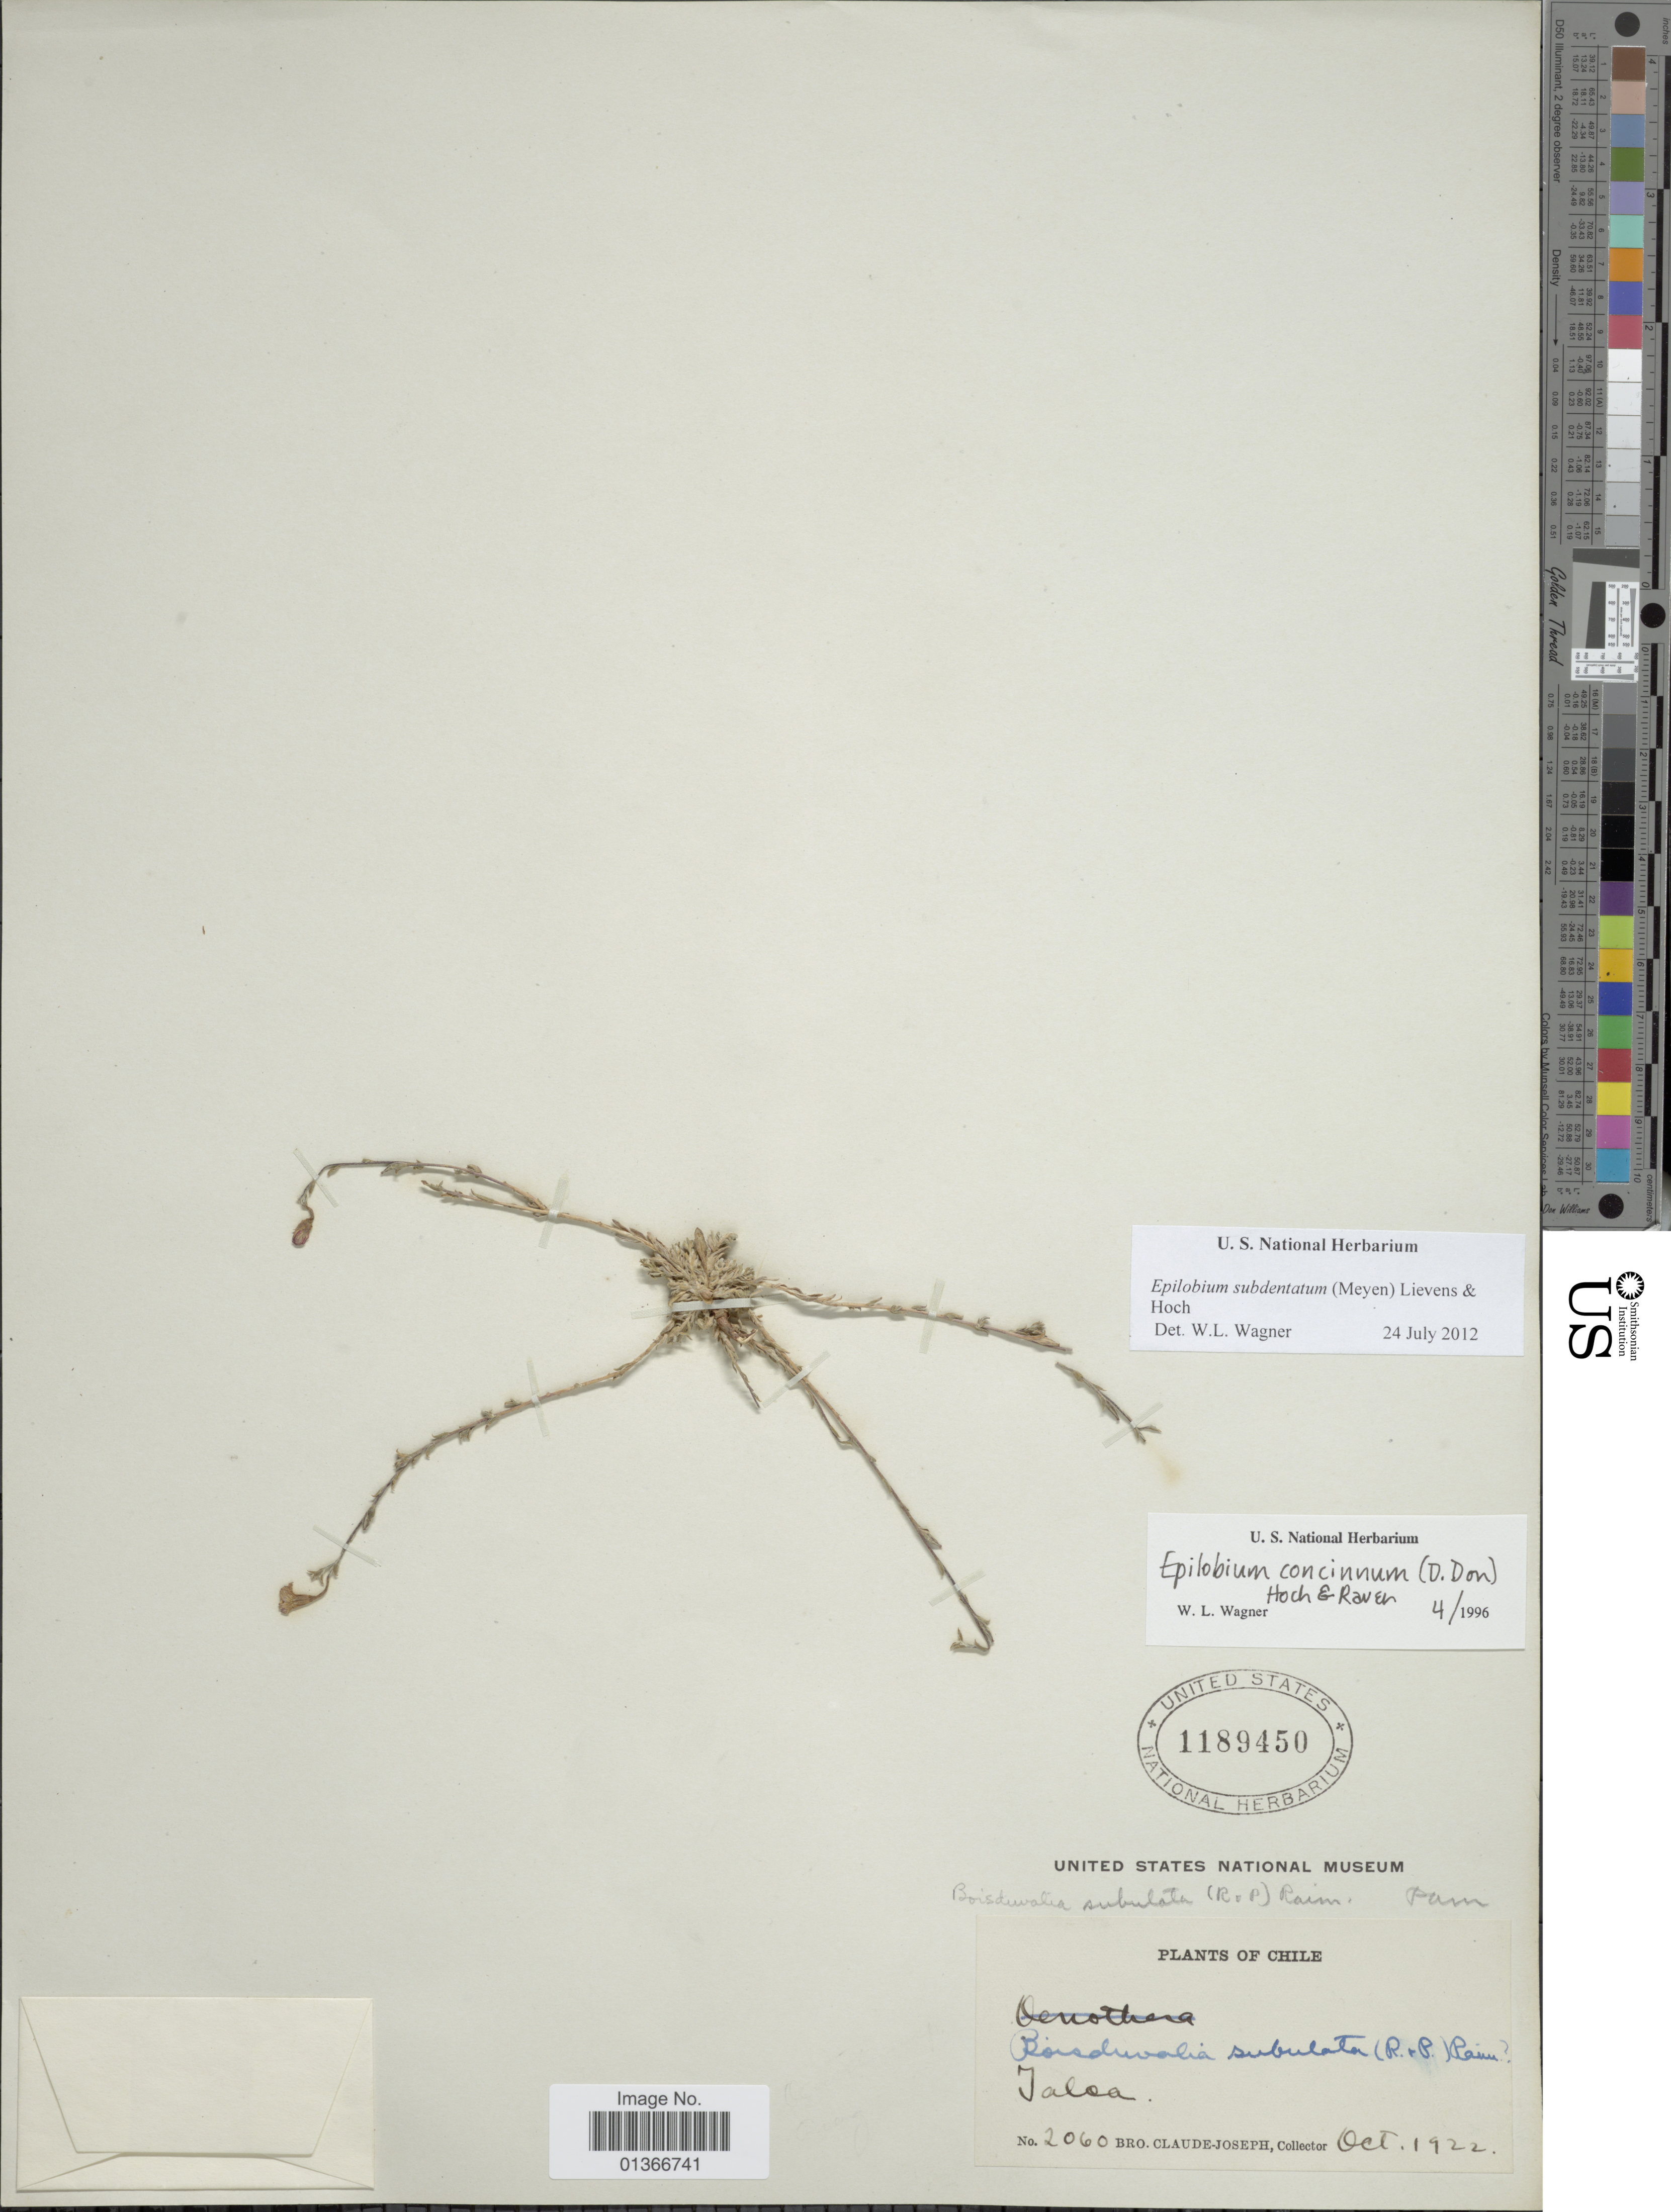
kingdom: Plantae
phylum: Tracheophyta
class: Magnoliopsida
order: Myrtales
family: Onagraceae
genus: Epilobium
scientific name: Epilobium subdentatum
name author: (Meyen) Lievens & Hoch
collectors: Bro. Claude-Joseph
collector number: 2060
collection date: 1922-10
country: Chile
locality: Talca.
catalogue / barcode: US 1189450